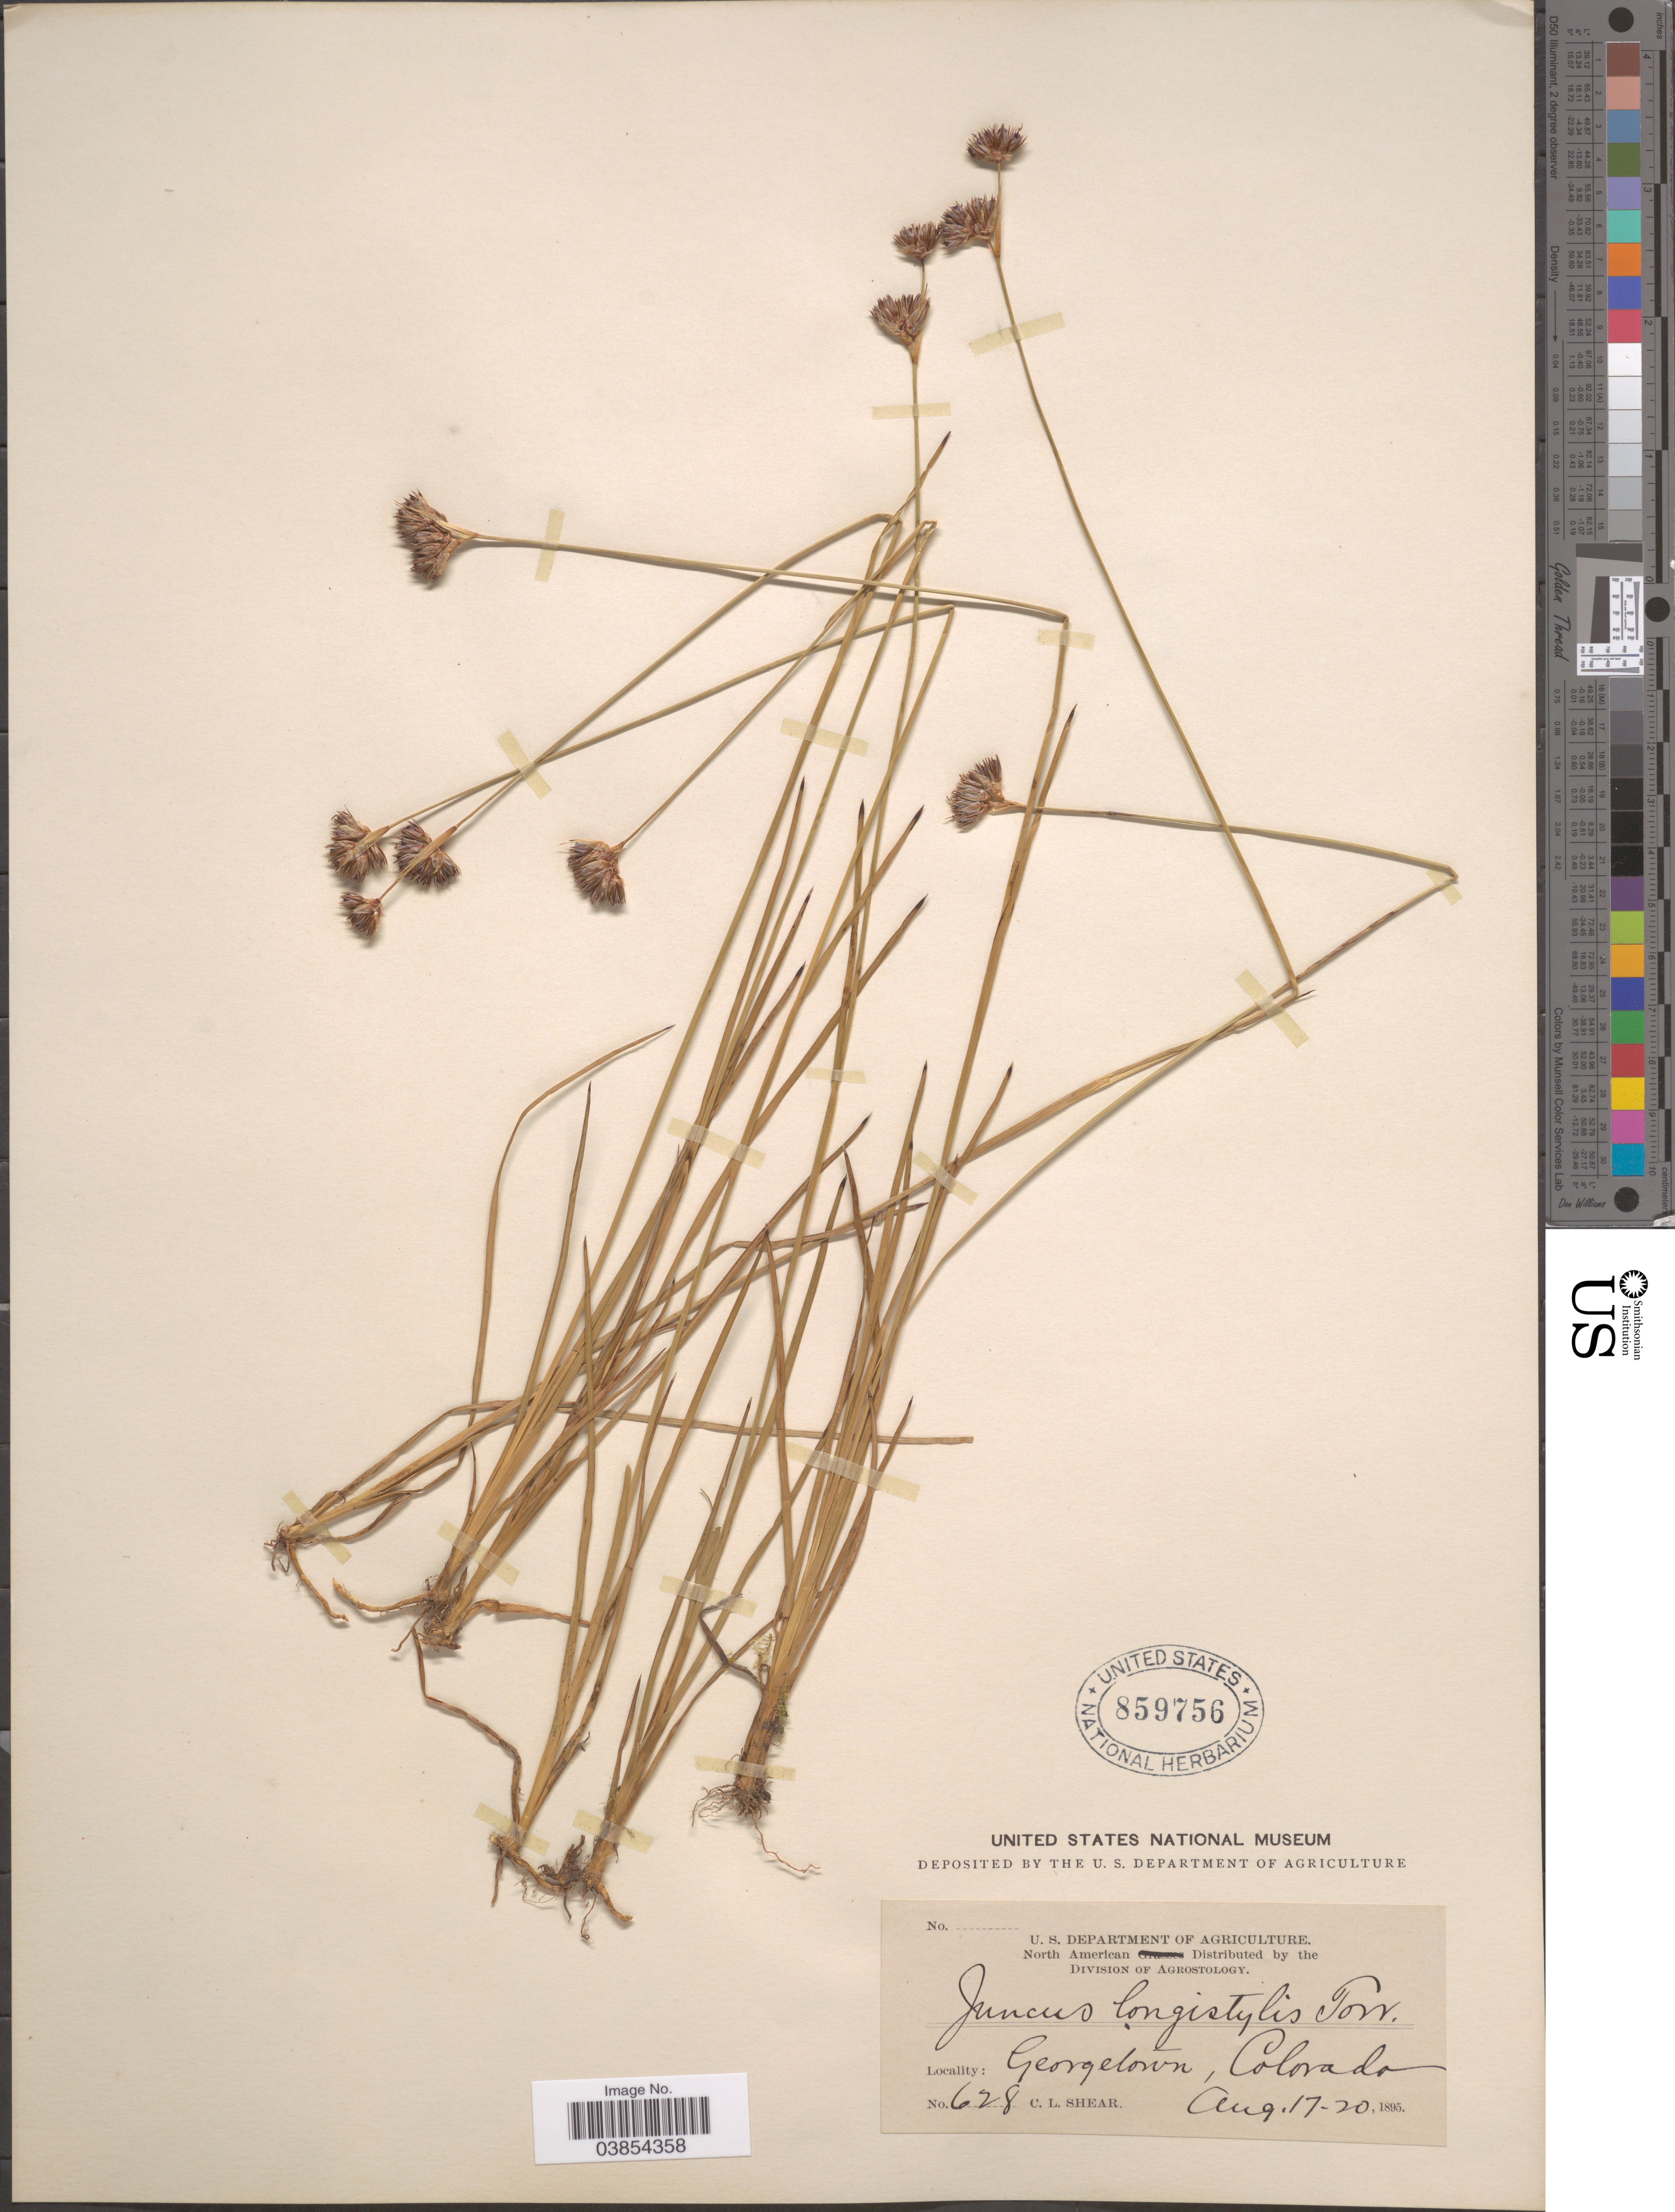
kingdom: Plantae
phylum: Tracheophyta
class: Liliopsida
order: Poales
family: Juncaceae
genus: Juncus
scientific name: Juncus longistylis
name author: Torr.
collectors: C. L. Shear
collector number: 628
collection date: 1895-08-17/1895-08-20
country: United States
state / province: Colorado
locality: Georgetown.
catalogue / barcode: US 859756